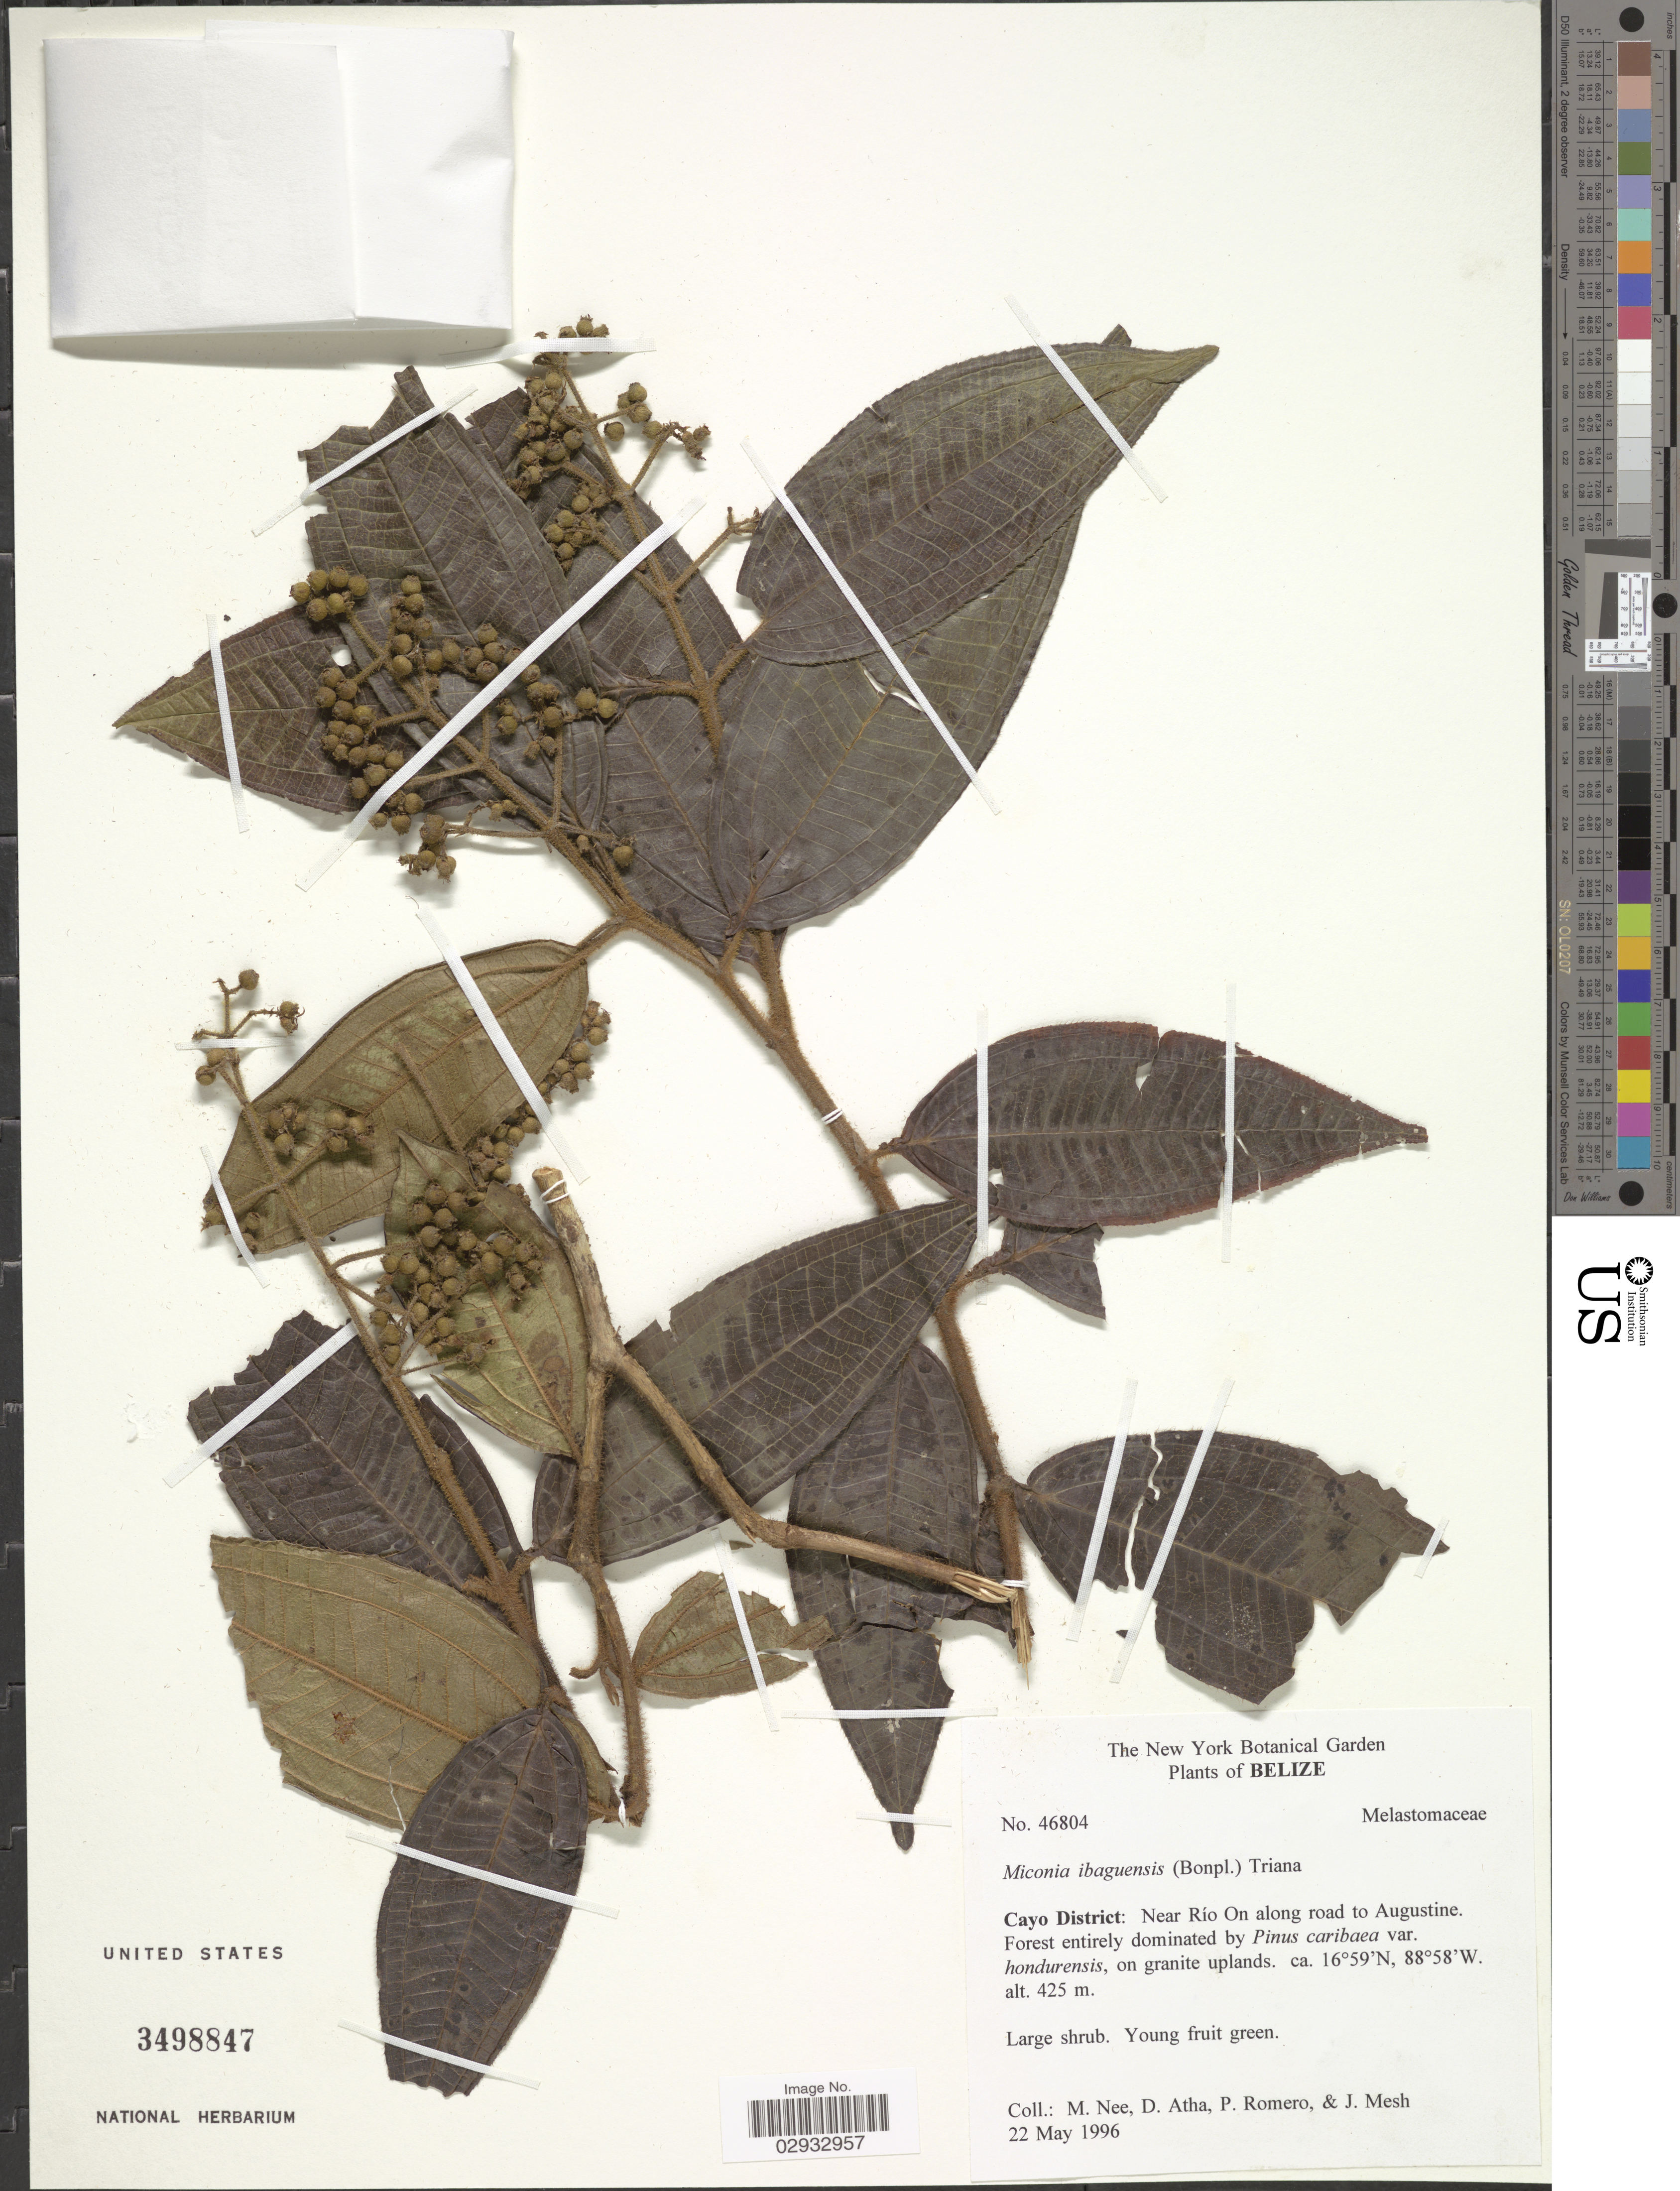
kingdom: Plantae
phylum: Tracheophyta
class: Magnoliopsida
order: Myrtales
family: Melastomataceae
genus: Miconia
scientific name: Miconia ibaguensis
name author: (Bonpl.) Triana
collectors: M. Nee, D. Atha, P. Romero & J. Mesh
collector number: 46804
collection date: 1996-05-22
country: Belize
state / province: Cayo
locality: Cayo District: Near Río On along road to Augustine.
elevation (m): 425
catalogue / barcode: US 3498847